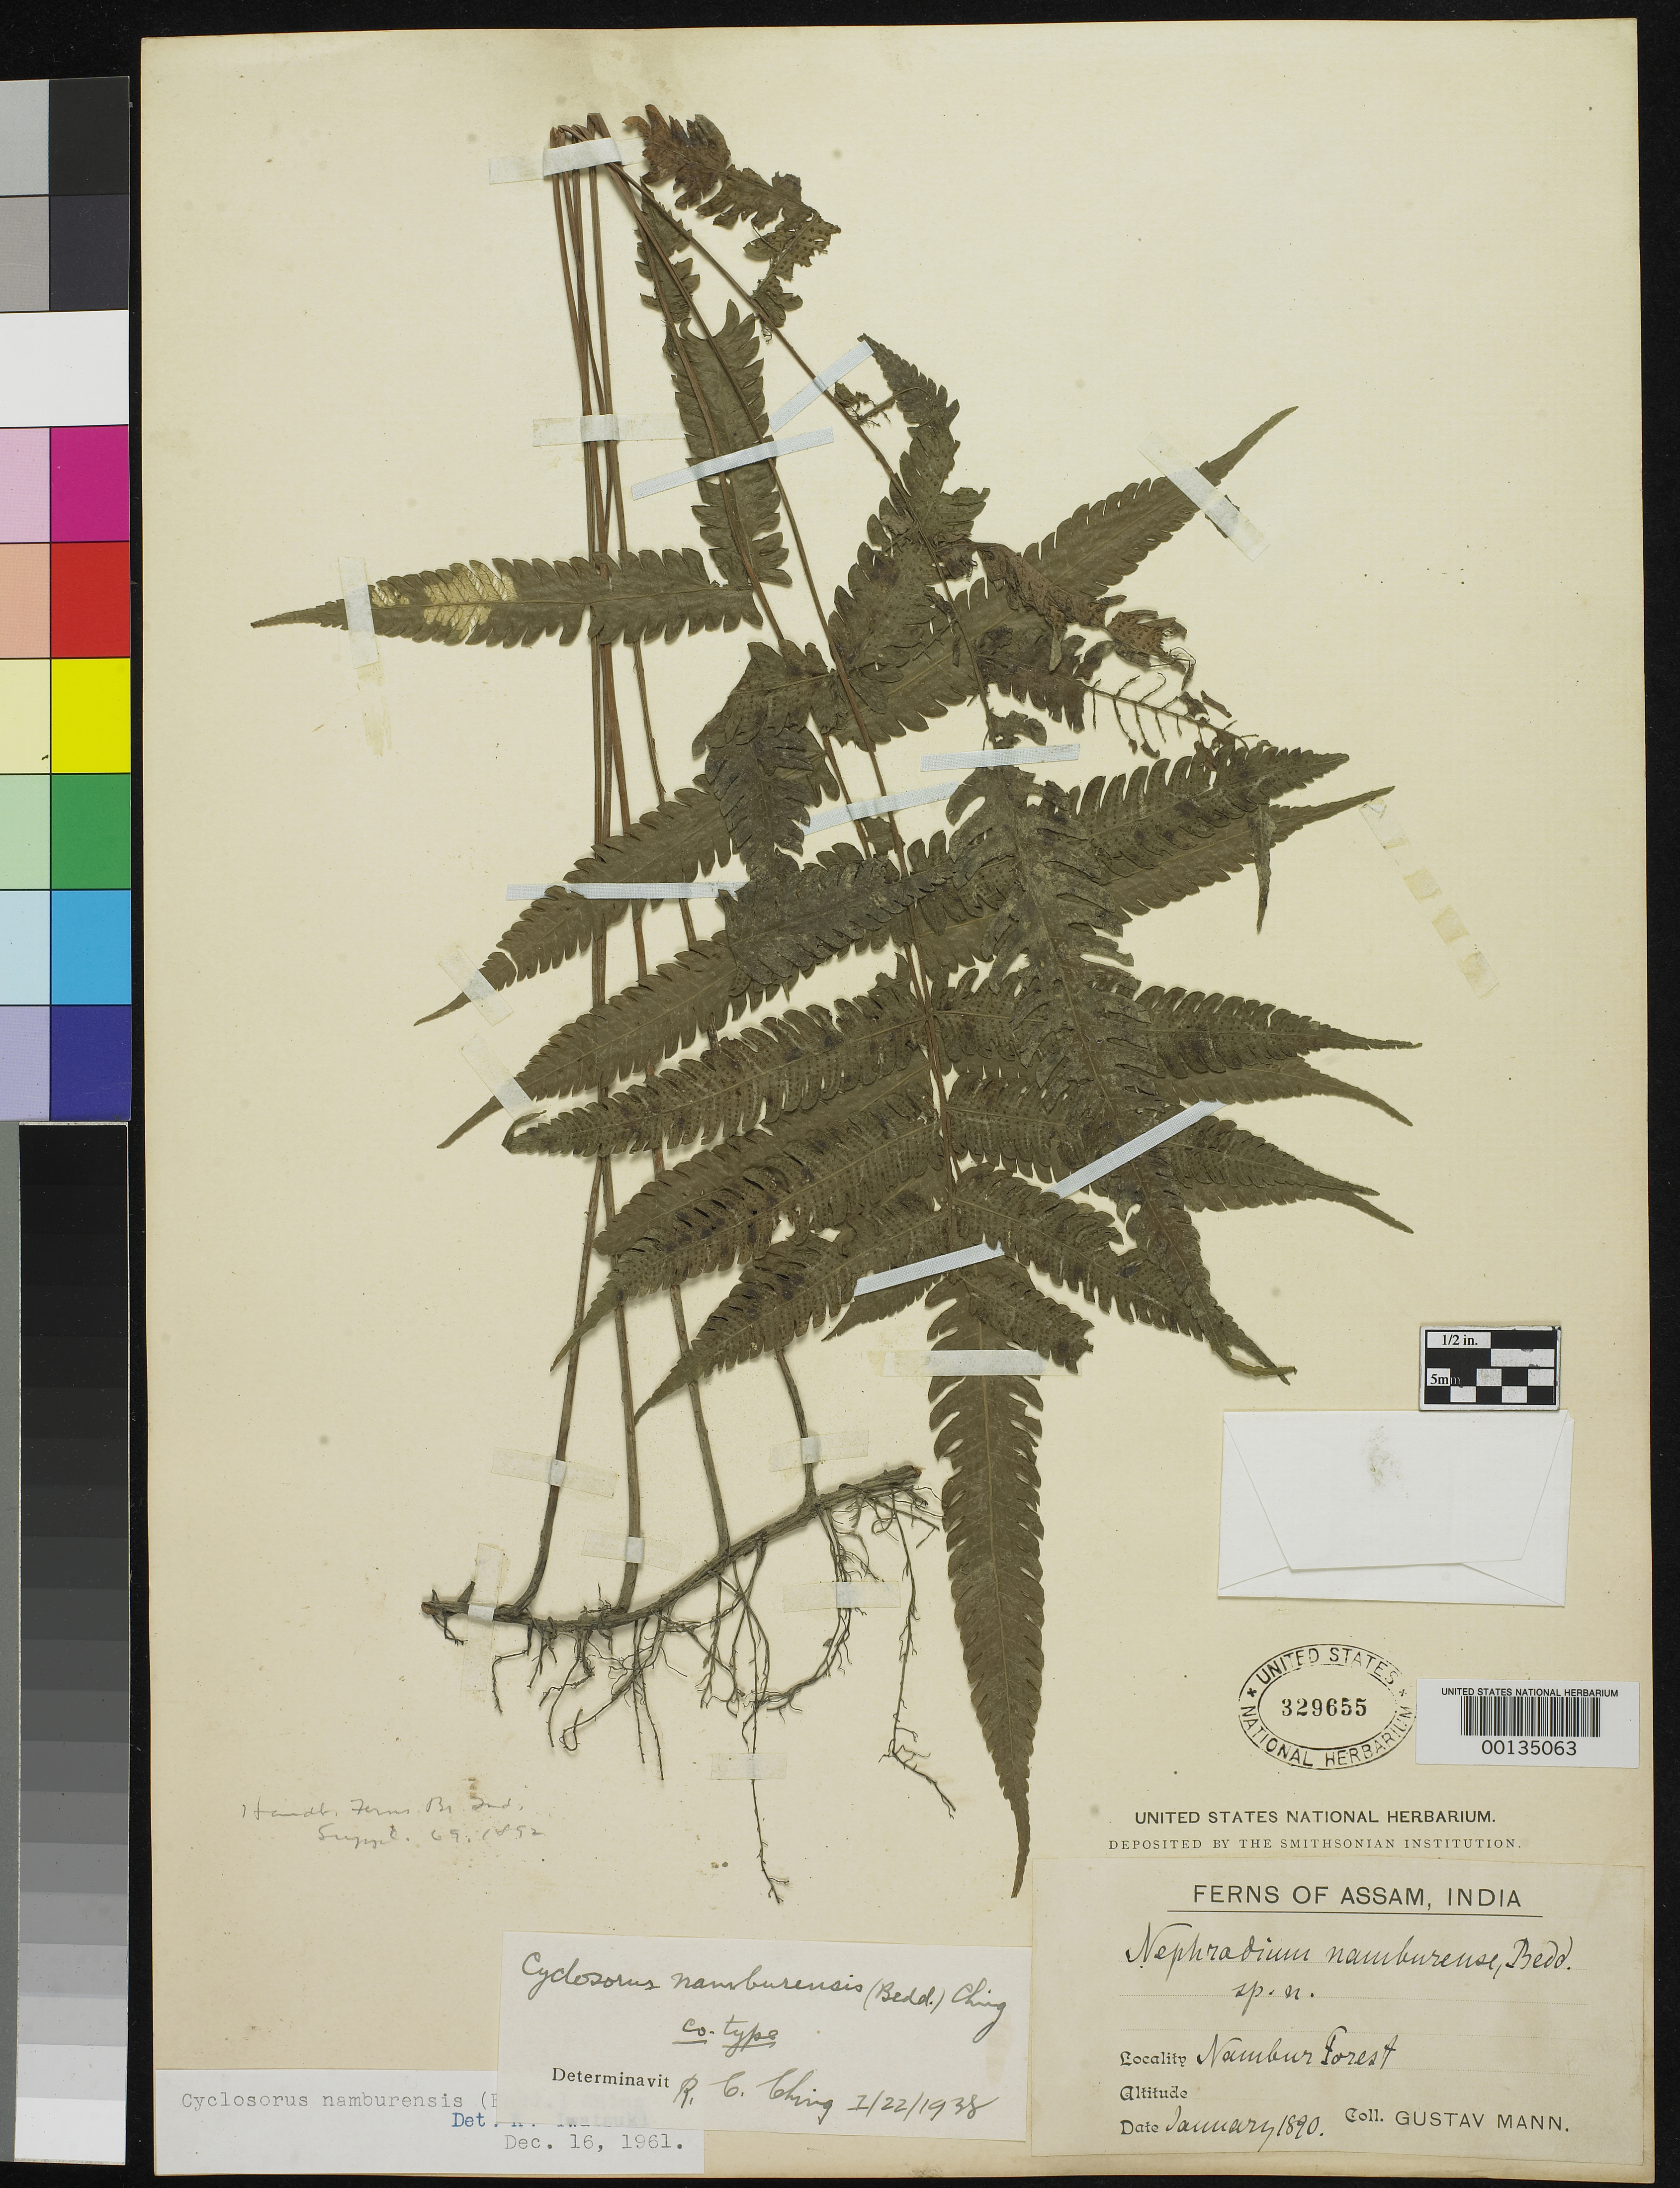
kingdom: Plantae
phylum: Tracheophyta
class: Polypodiopsida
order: Polypodiales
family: Dryopteridaceae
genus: Nephrodium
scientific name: Nephrodium namburense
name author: Bedd.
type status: Type Collection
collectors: G. Mann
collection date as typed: Jan 1890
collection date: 1890-01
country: India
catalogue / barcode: US 329655